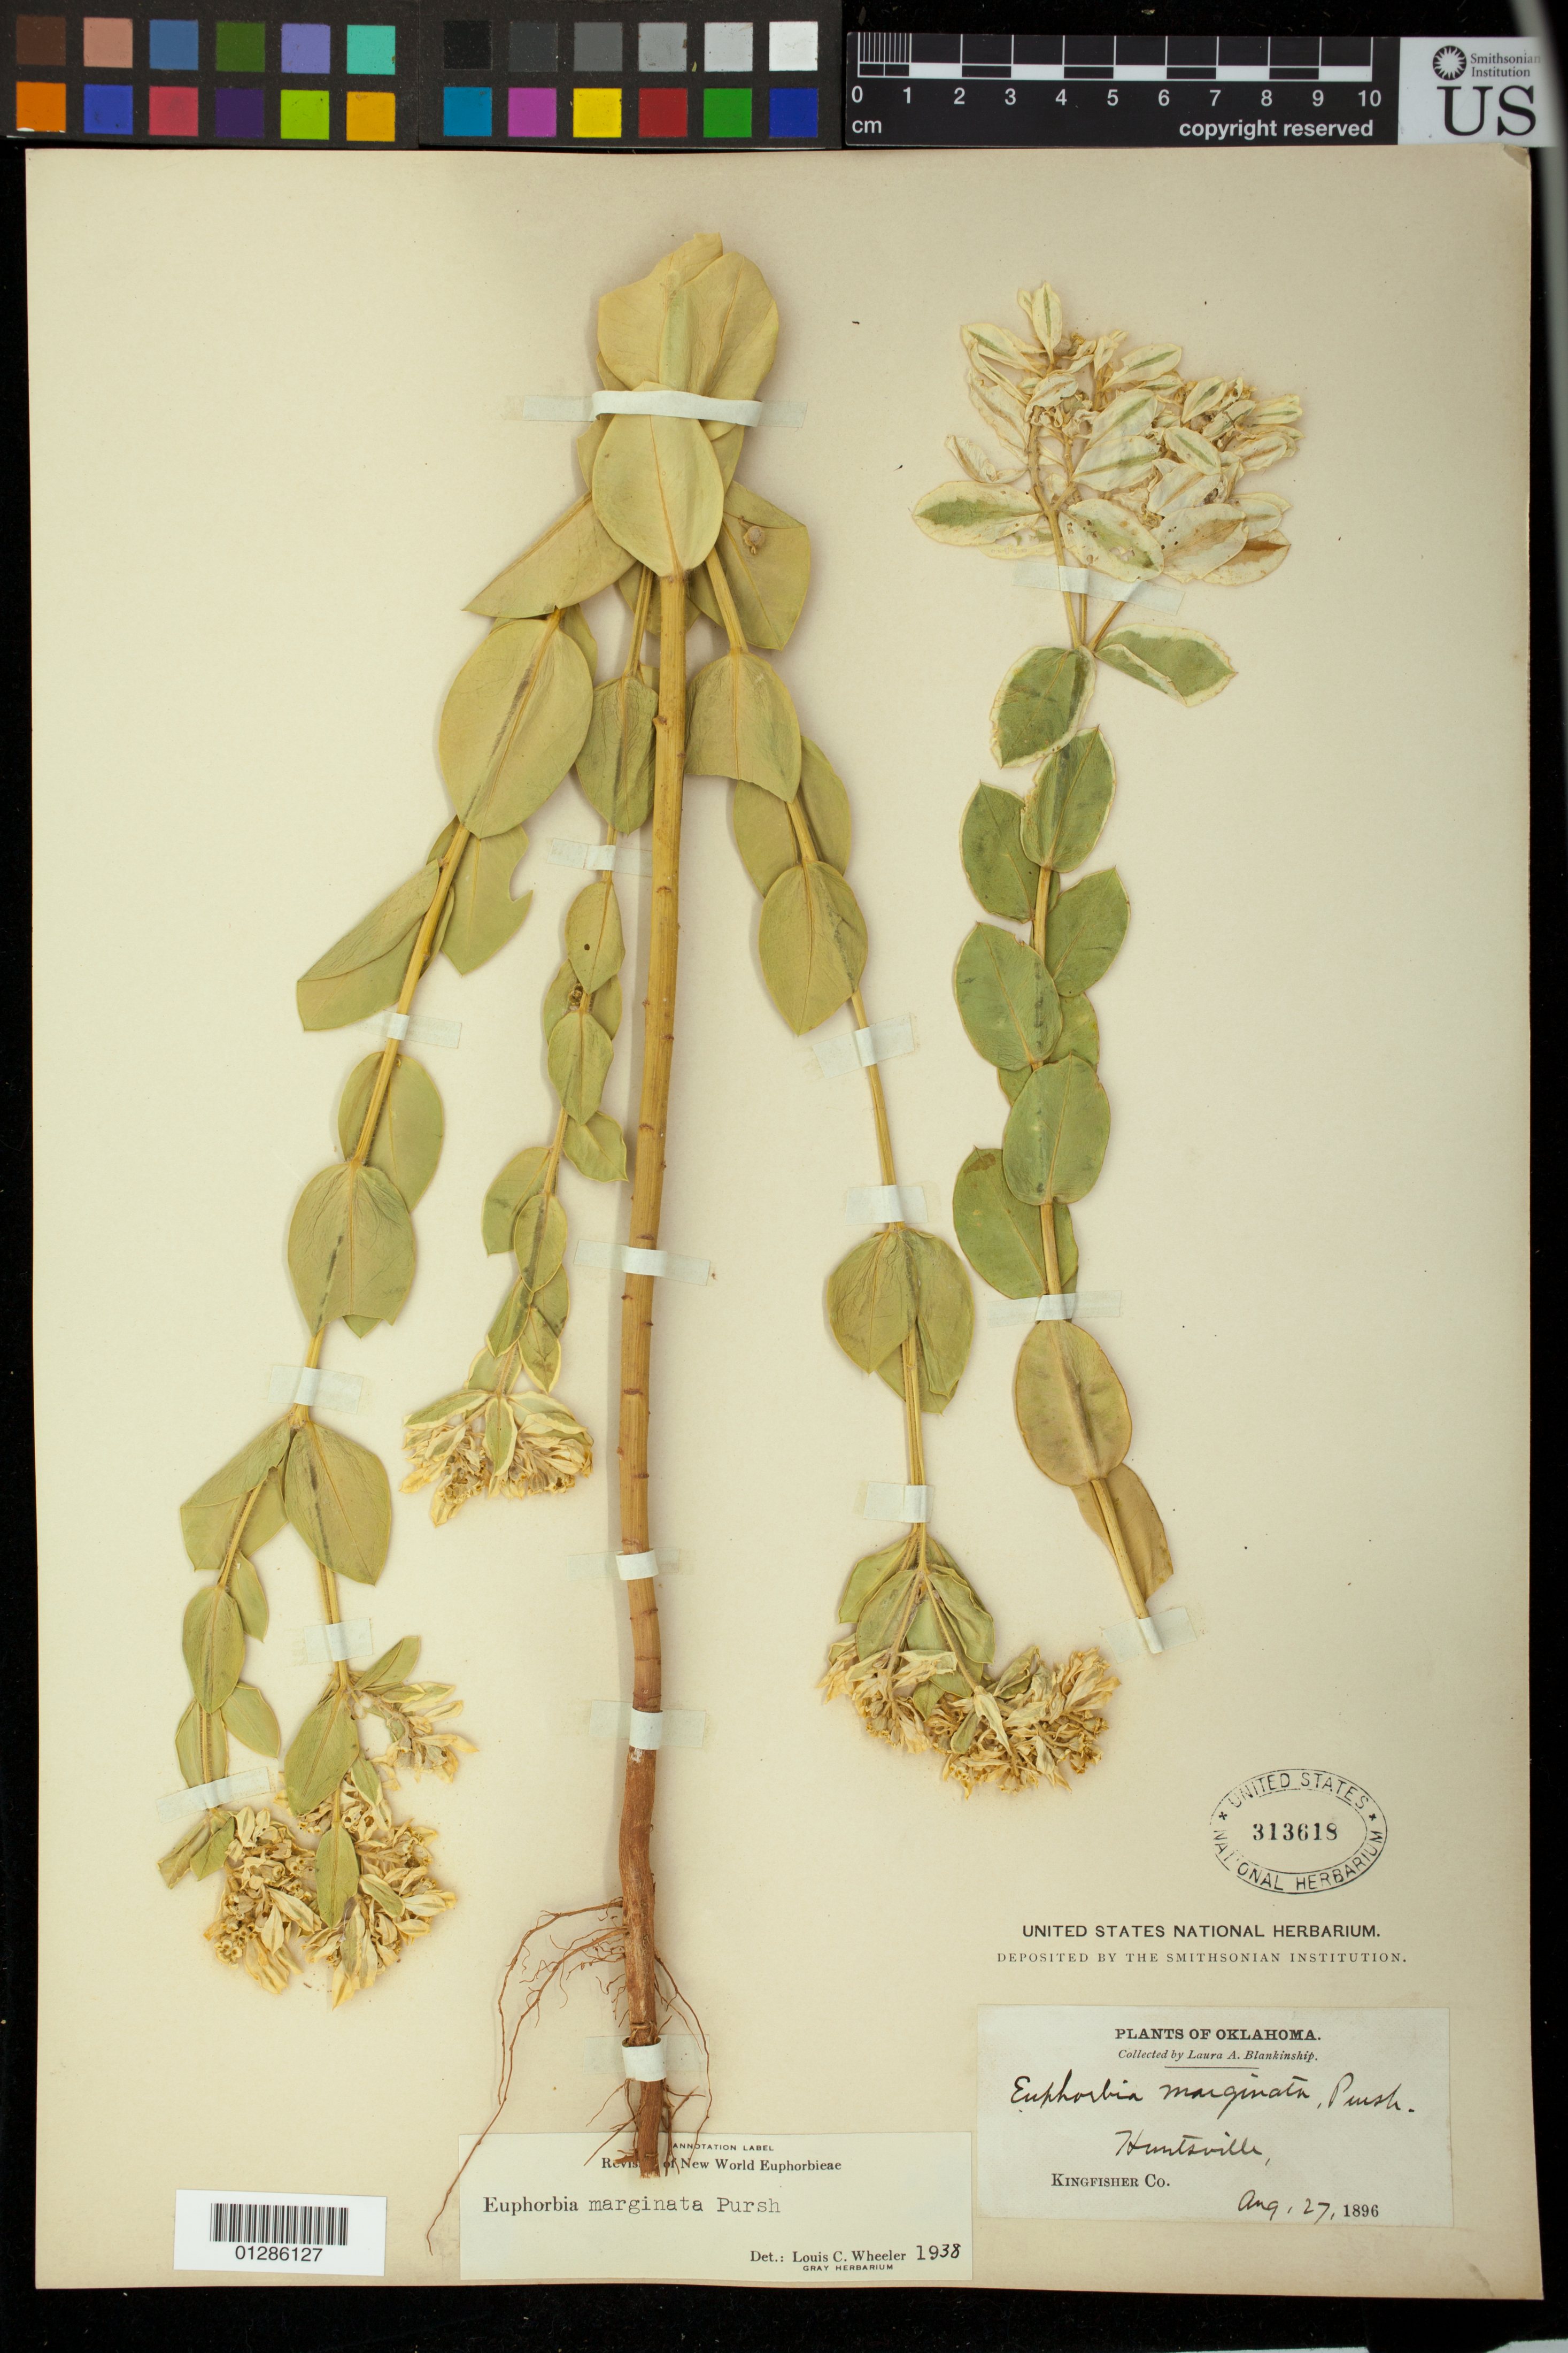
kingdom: Plantae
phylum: Tracheophyta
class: Magnoliopsida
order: Malpighiales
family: Euphorbiaceae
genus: Euphorbia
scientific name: Euphorbia marginata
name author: Pursh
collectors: L. A. Blankinship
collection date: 1896-08-27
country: United States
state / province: Oklahoma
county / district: Kingfisher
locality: Huntsville.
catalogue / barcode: US 313618